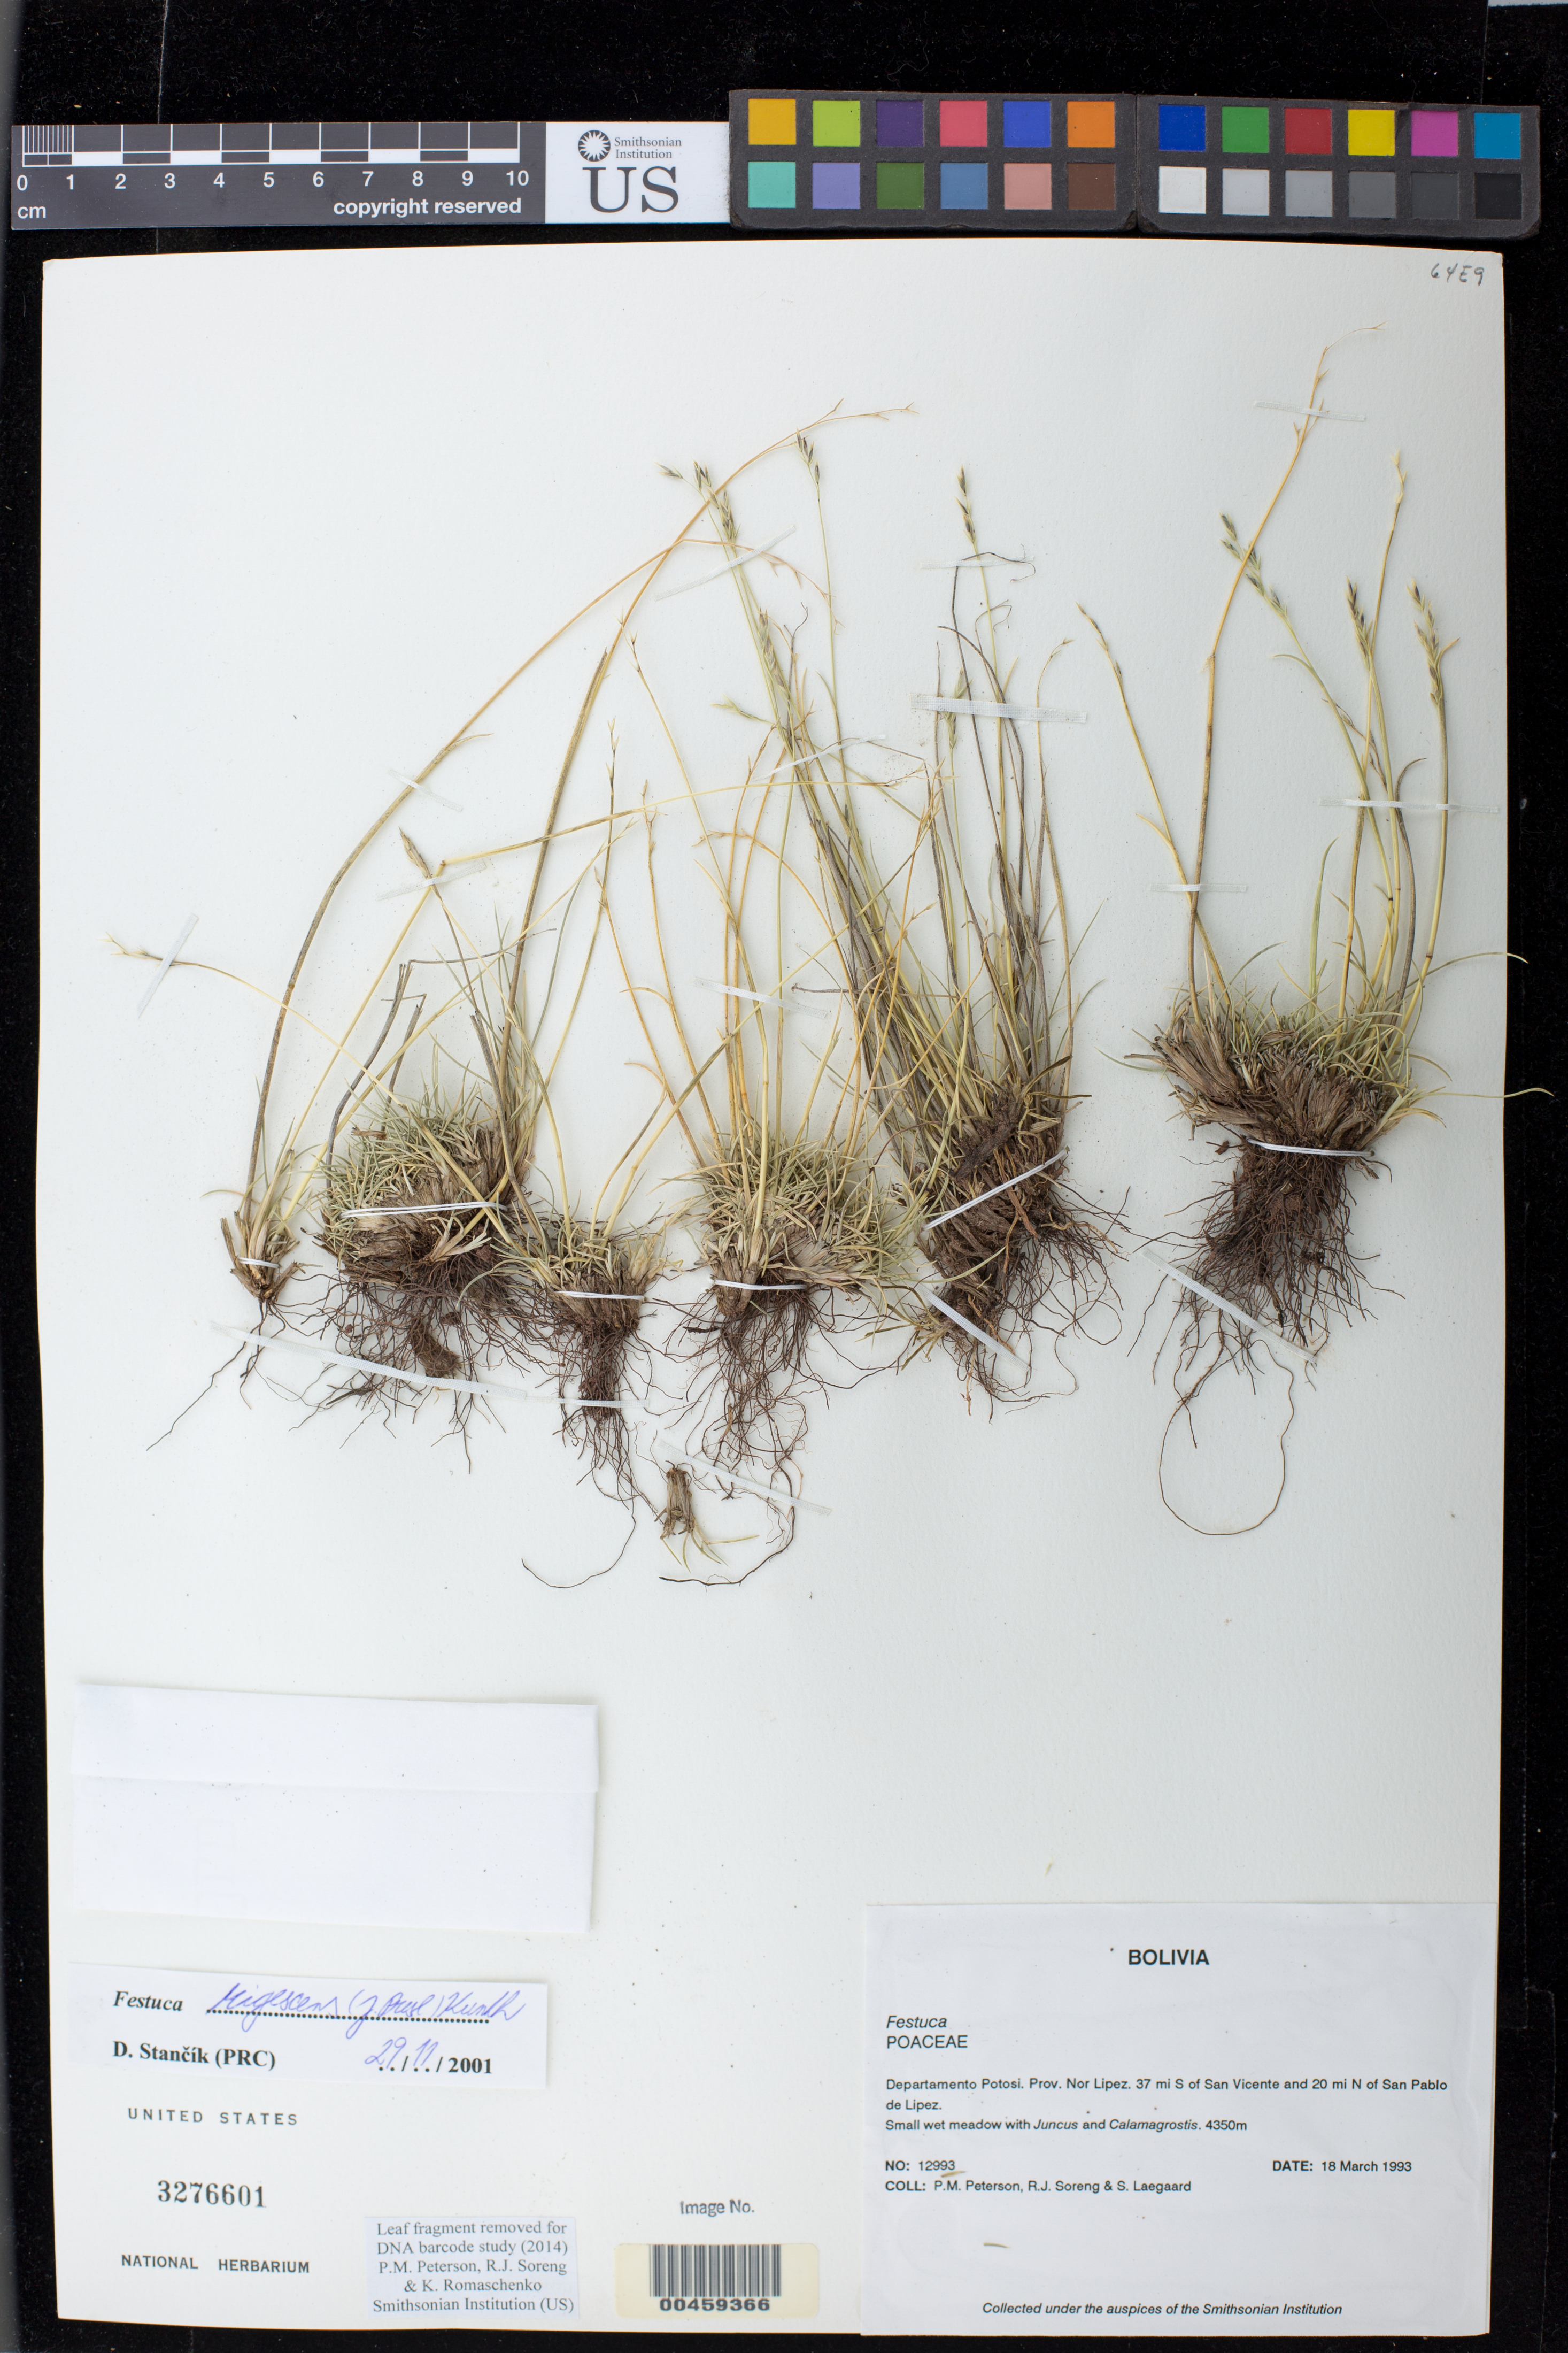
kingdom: Plantae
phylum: Tracheophyta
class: Liliopsida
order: Poales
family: Poaceae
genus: Festuca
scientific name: Festuca sp.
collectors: P. M. Peterson, R. J. Soreng & S. Lægaard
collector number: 12993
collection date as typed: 18 Mar 1993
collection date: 1993-03-18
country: Bolivia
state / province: Potosí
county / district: Nor Lípez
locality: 14 mi S of San Vicente and 43 mi N of San Pablo de Lipez.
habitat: Small wet meadow with Juncus and Calamagrostis.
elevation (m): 4350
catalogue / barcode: US 3276601